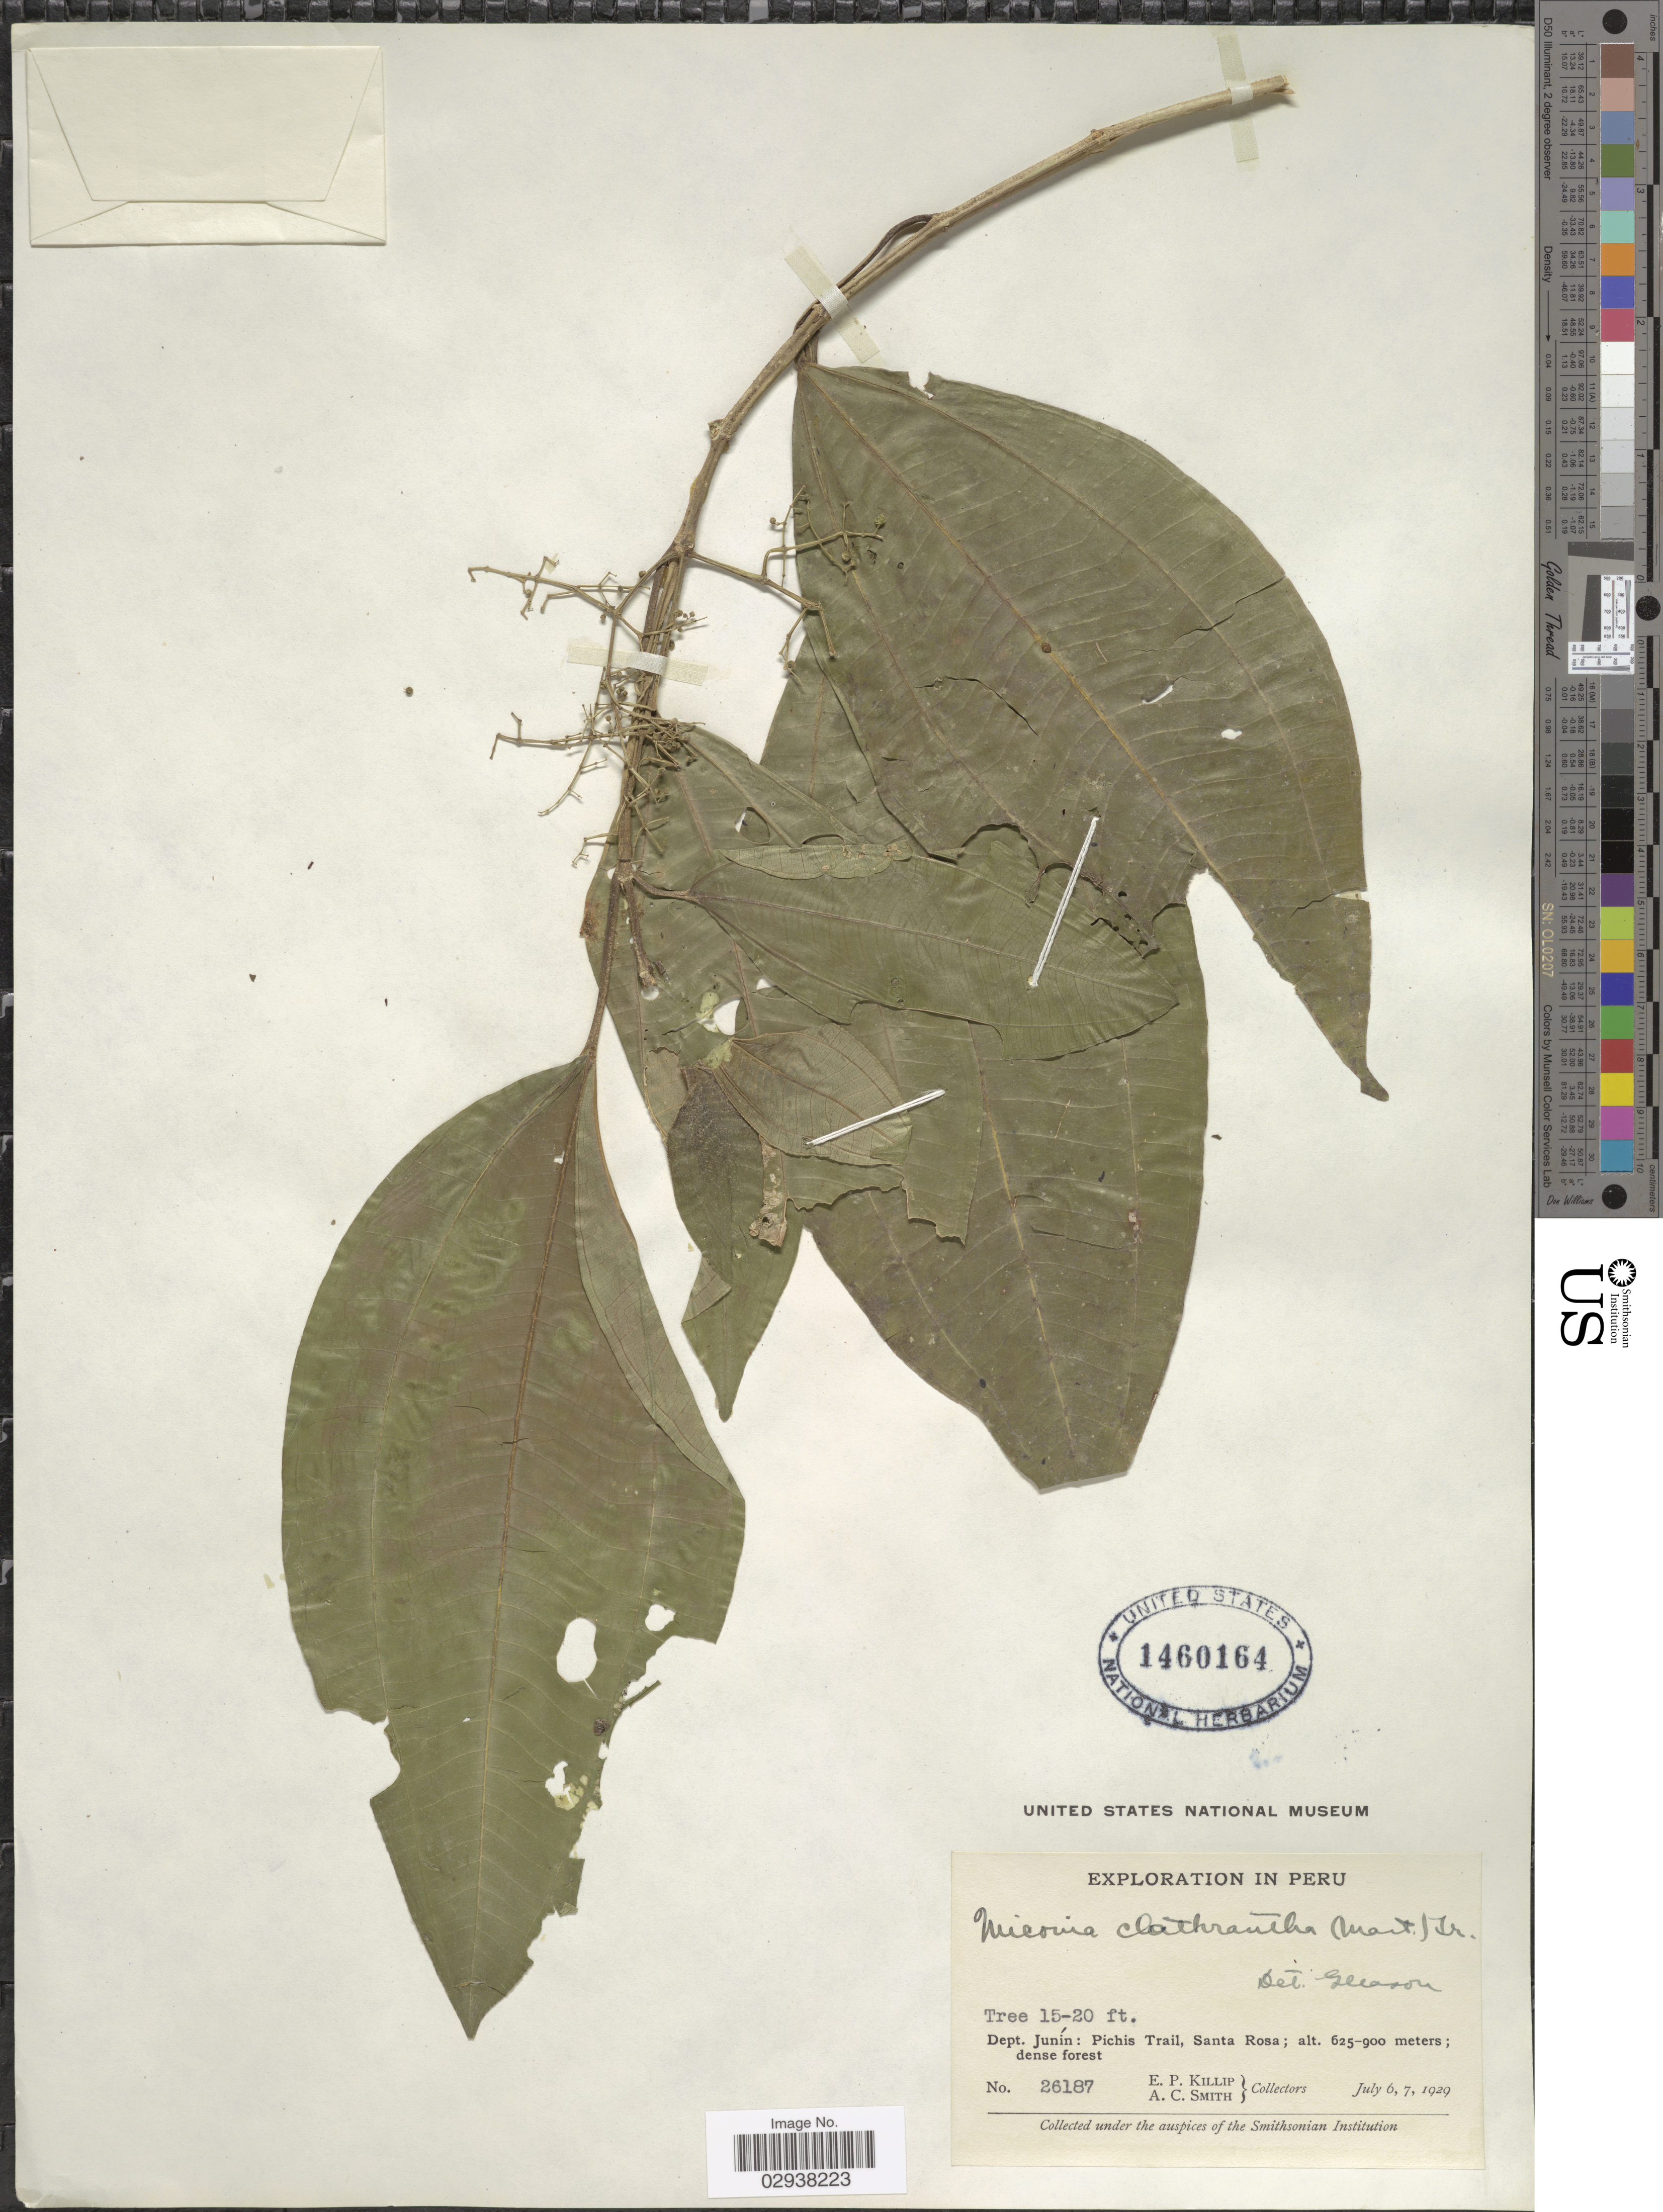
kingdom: Plantae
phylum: Tracheophyta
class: Magnoliopsida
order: Myrtales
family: Melastomataceae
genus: Miconia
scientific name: Miconia clathrantha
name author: Triana ex Cogn. in A. DC.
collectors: E. P. Killip & A. C. Smith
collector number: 26187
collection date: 1929-07-06/1929-07-07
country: Peru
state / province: Junín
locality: Dept. Junín: Pichis Trail, Santa Rosa.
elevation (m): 625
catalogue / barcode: US 1460164